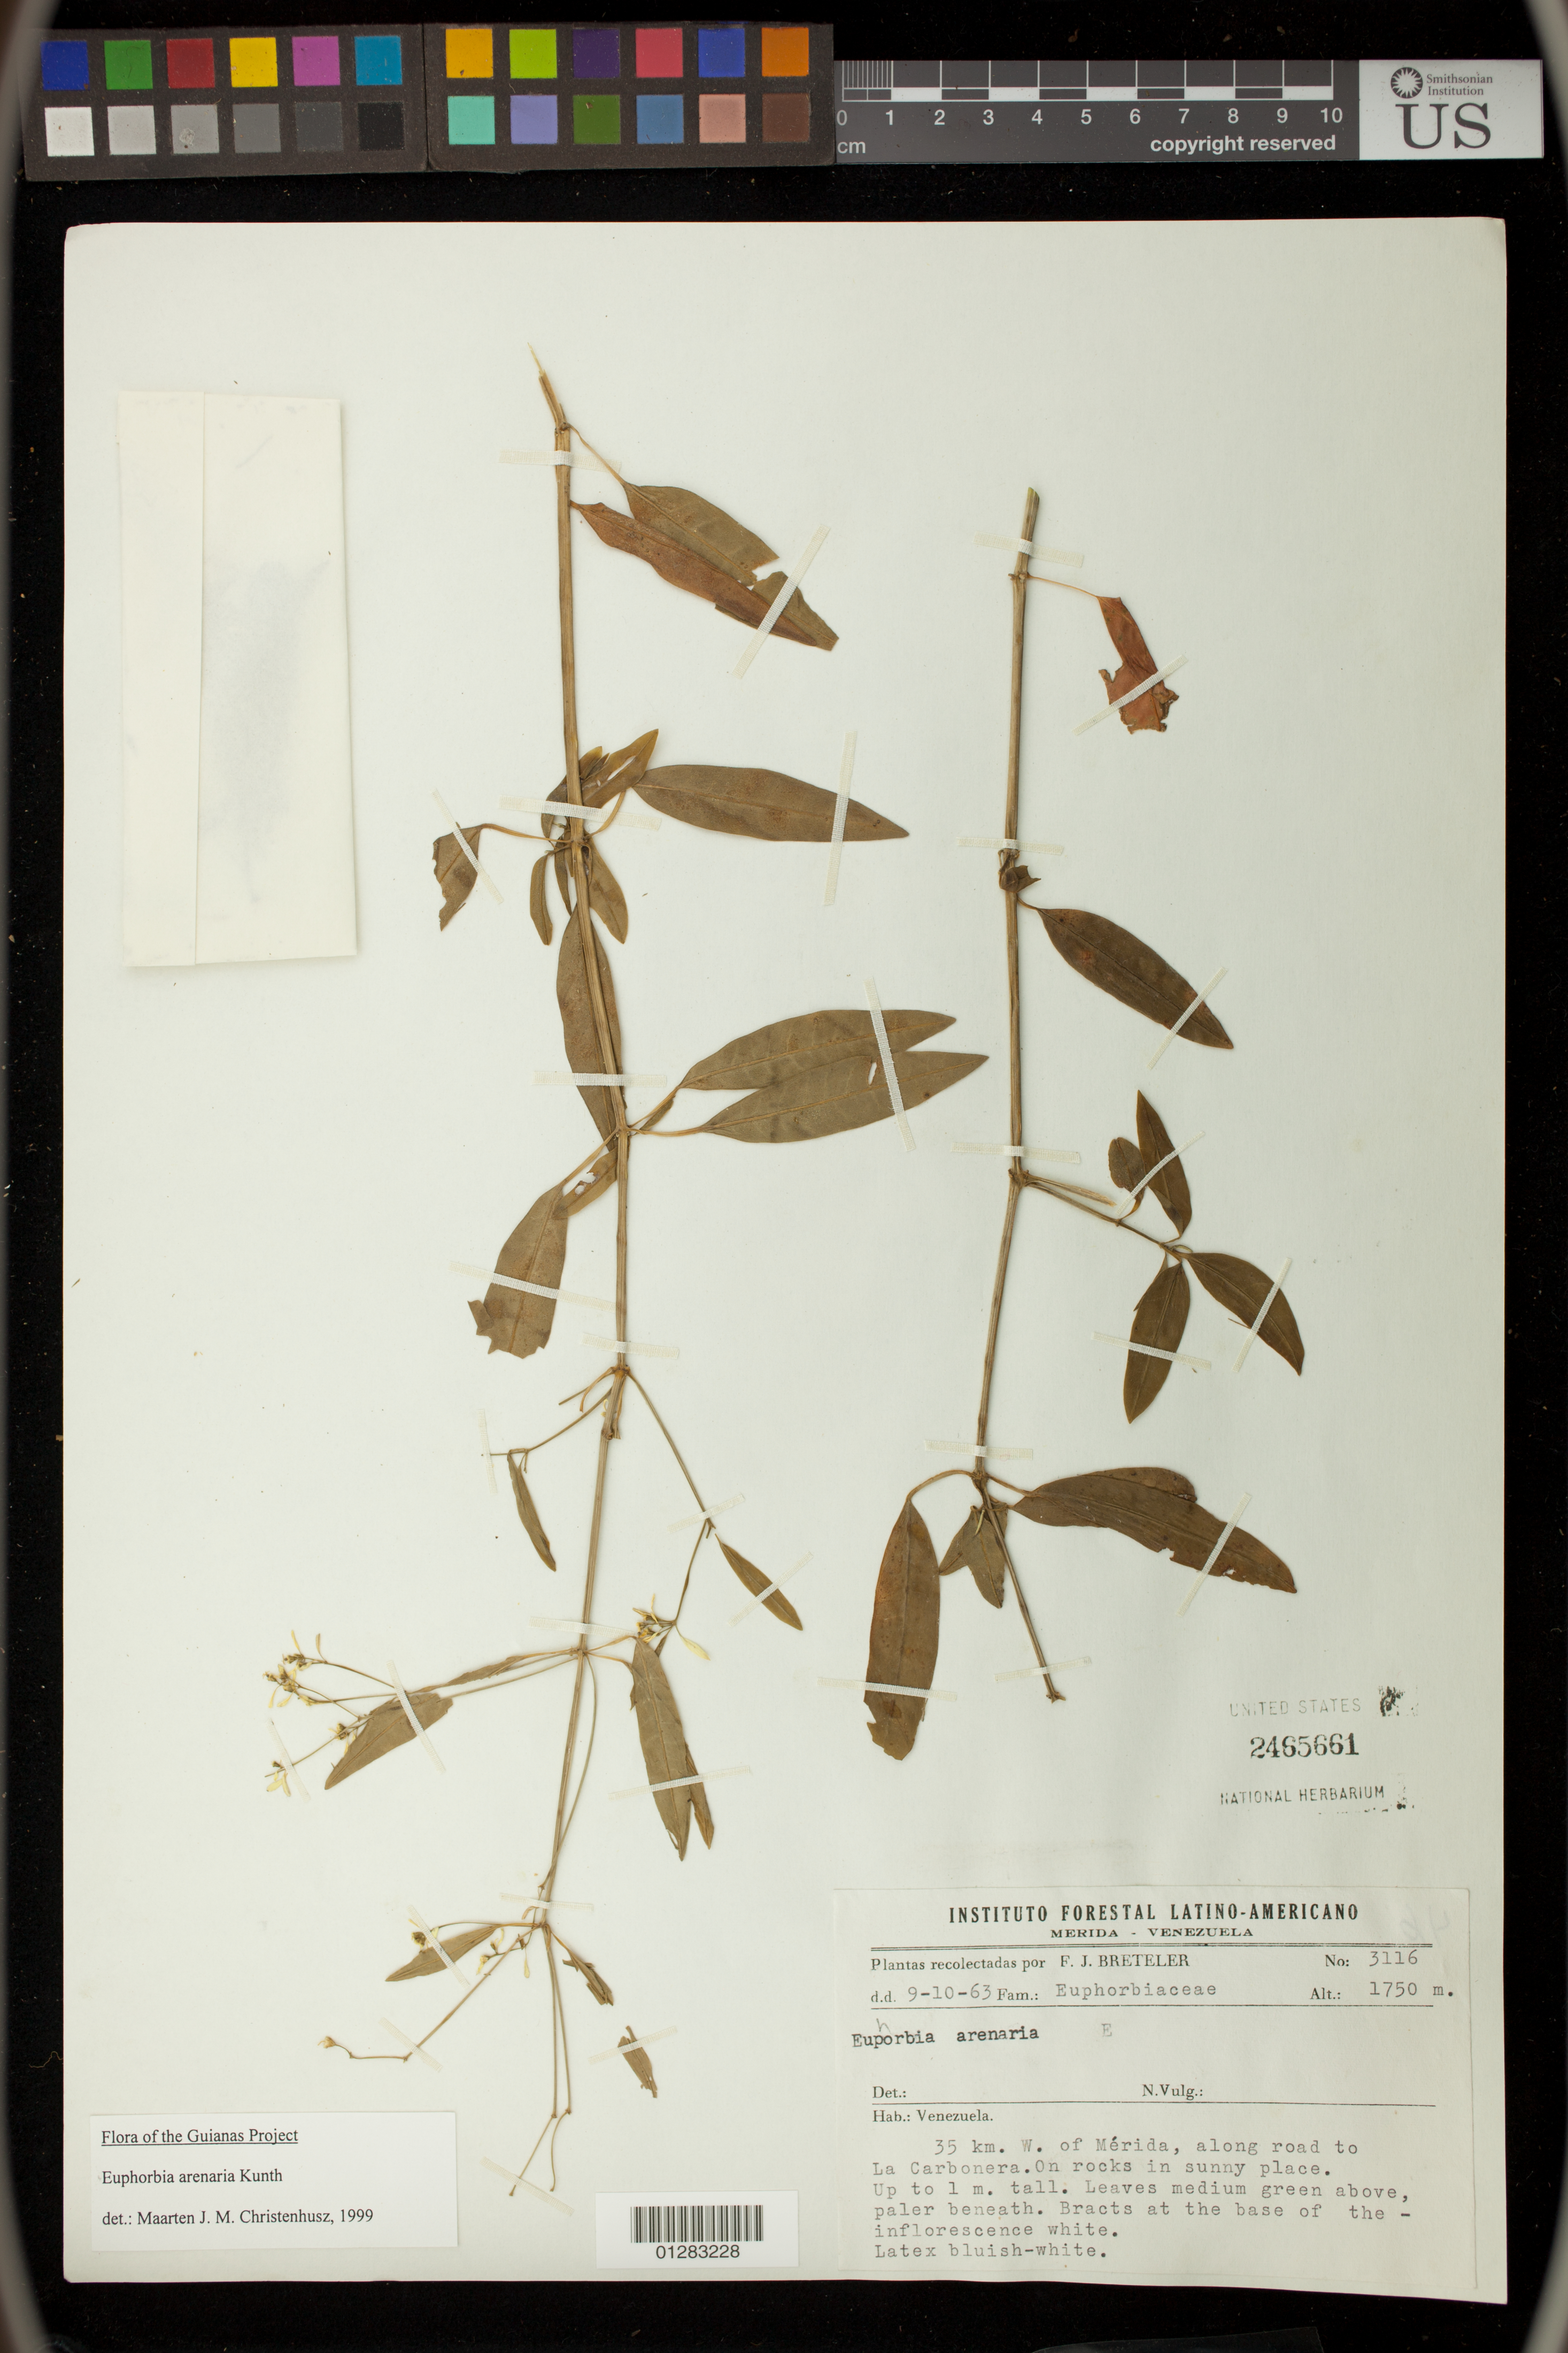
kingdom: Plantae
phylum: Tracheophyta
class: Magnoliopsida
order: Malpighiales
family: Euphorbiaceae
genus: Euphorbia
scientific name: Euphorbia arenaria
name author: Kunth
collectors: F. J. Breteler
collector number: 3116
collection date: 1963-10-09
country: Venezuela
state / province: Tachira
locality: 35 km. W. of Merida, along road to La Carbonera.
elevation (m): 1750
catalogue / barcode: US 2465661